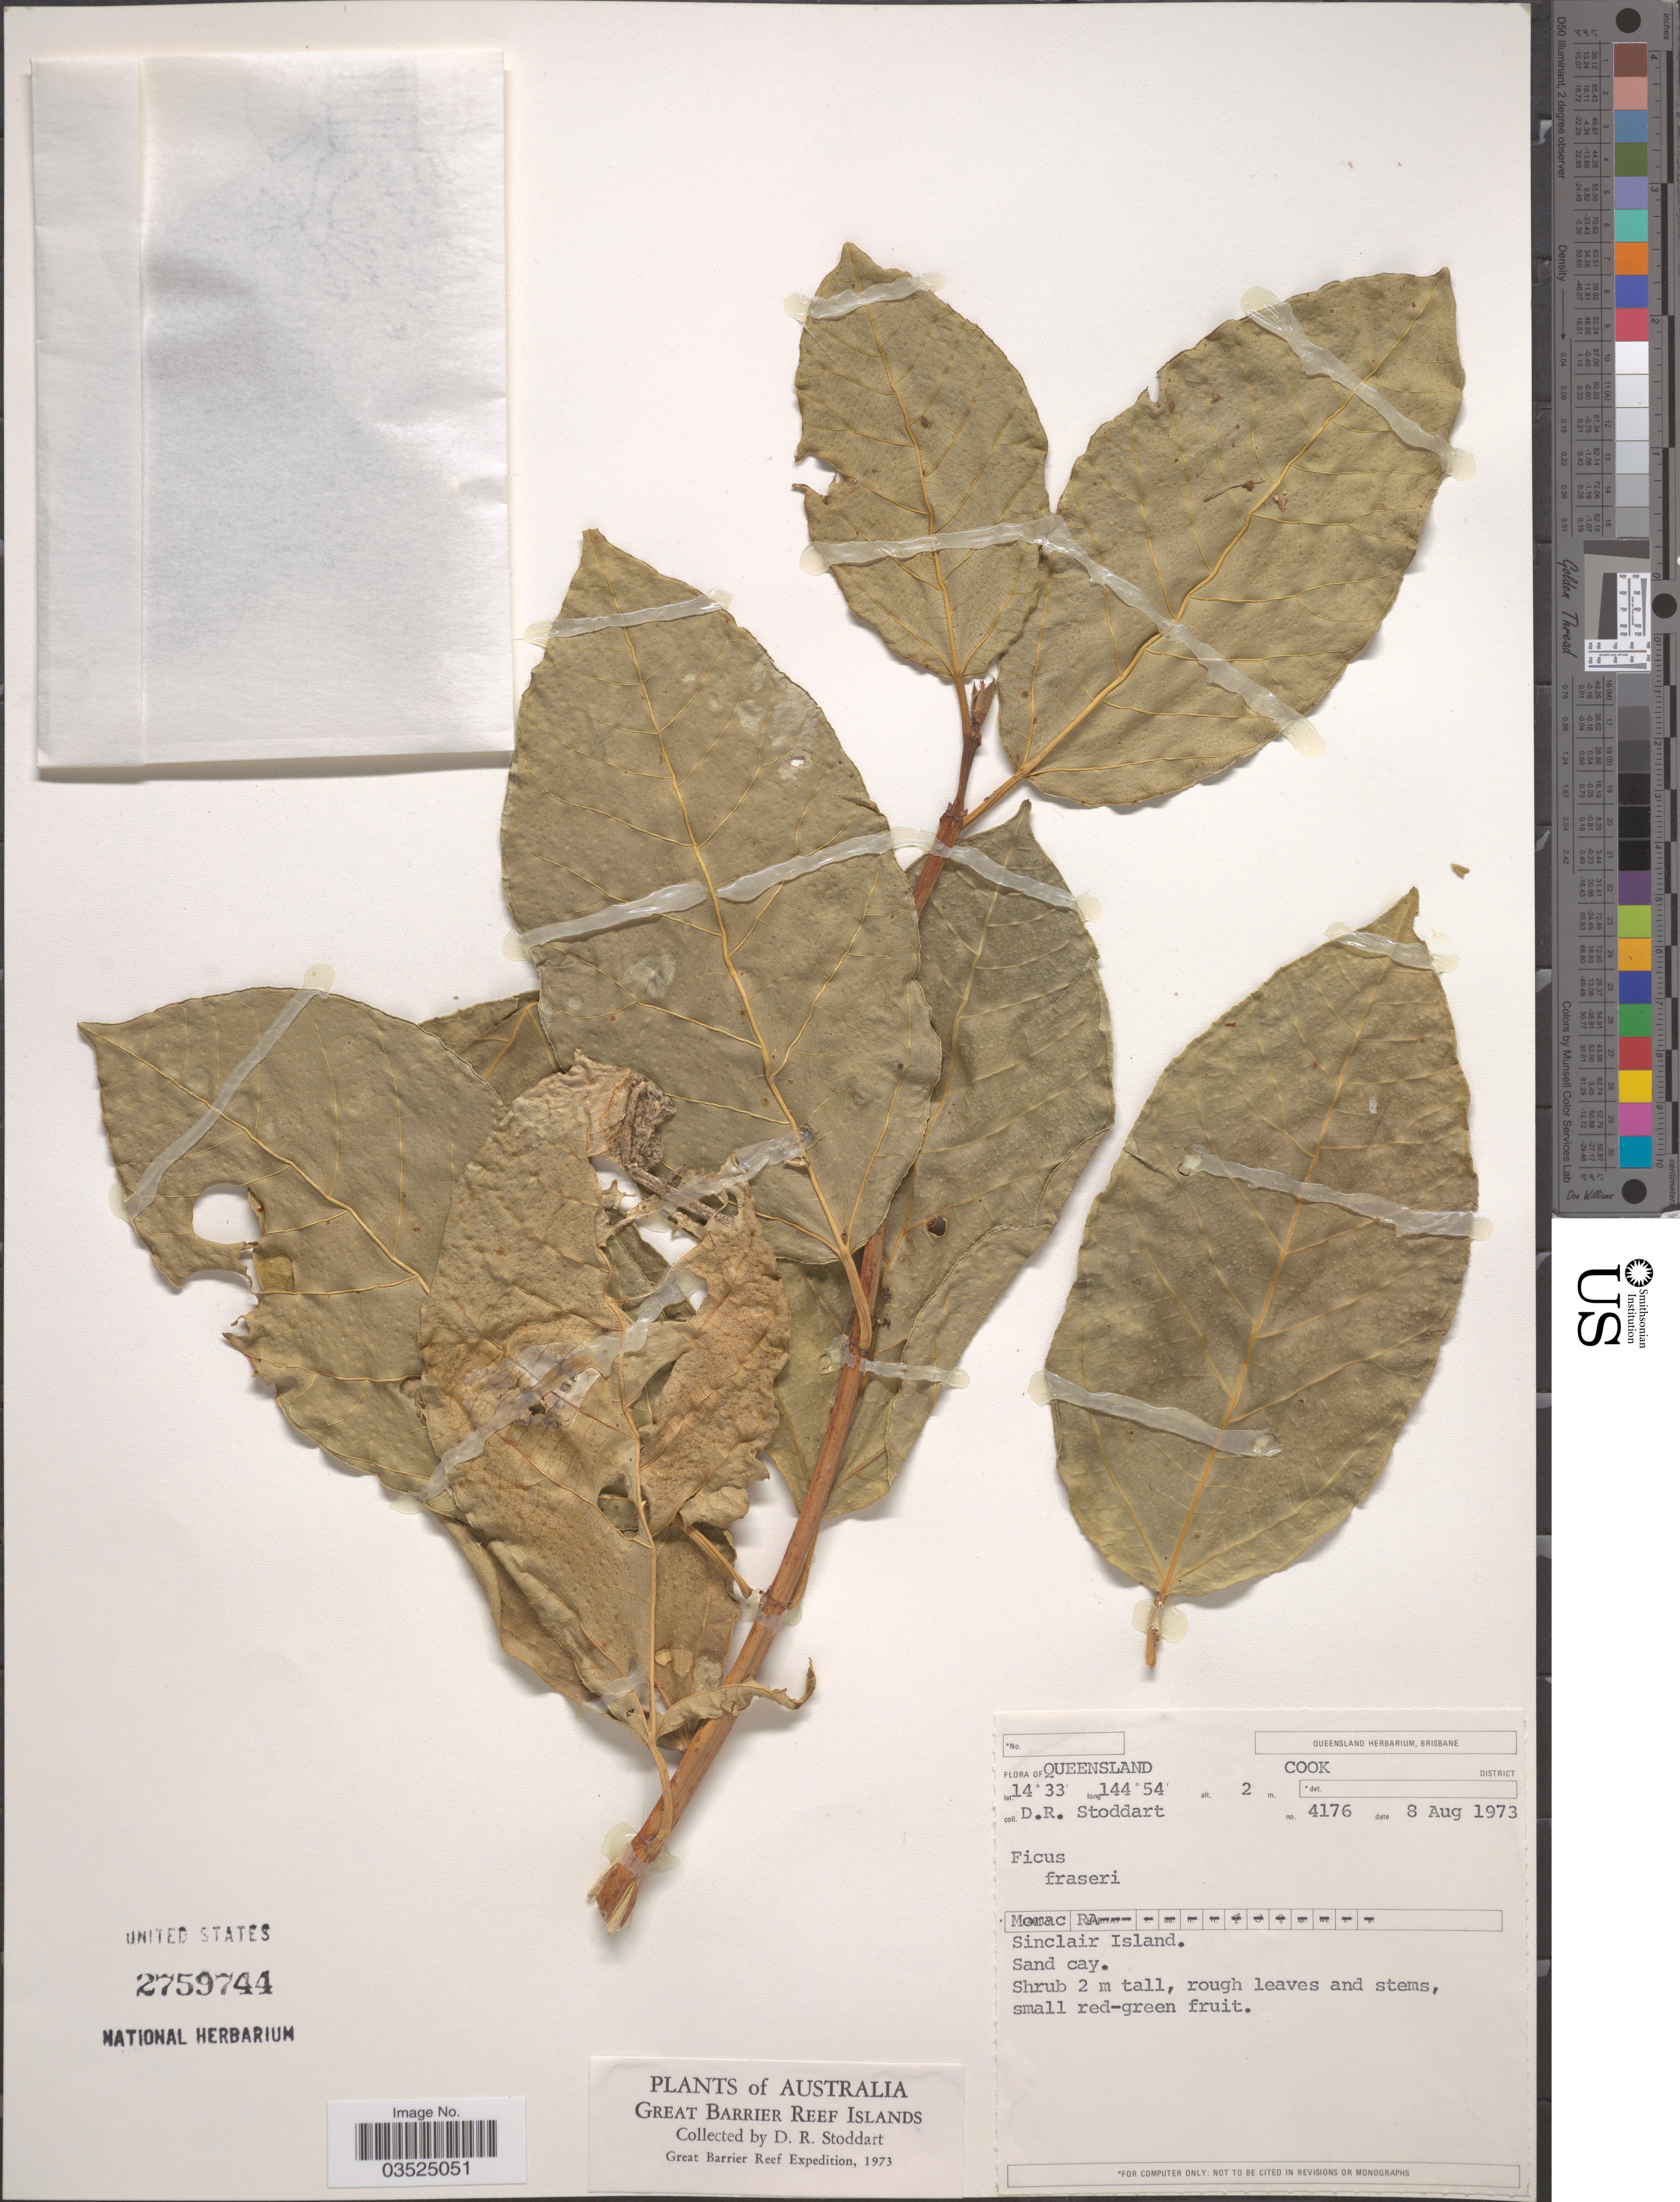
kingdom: Plantae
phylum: Tracheophyta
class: Magnoliopsida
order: Rosales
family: Moraceae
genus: Ficus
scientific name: Ficus fraseri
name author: Miq.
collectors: D. R. Stoddart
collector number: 4176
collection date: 1973-08-08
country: Australia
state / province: Queensland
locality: Cook District. Sinclair Island. Sand cay. Great Barrier Reef Islands.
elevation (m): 2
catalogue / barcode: US 2759744